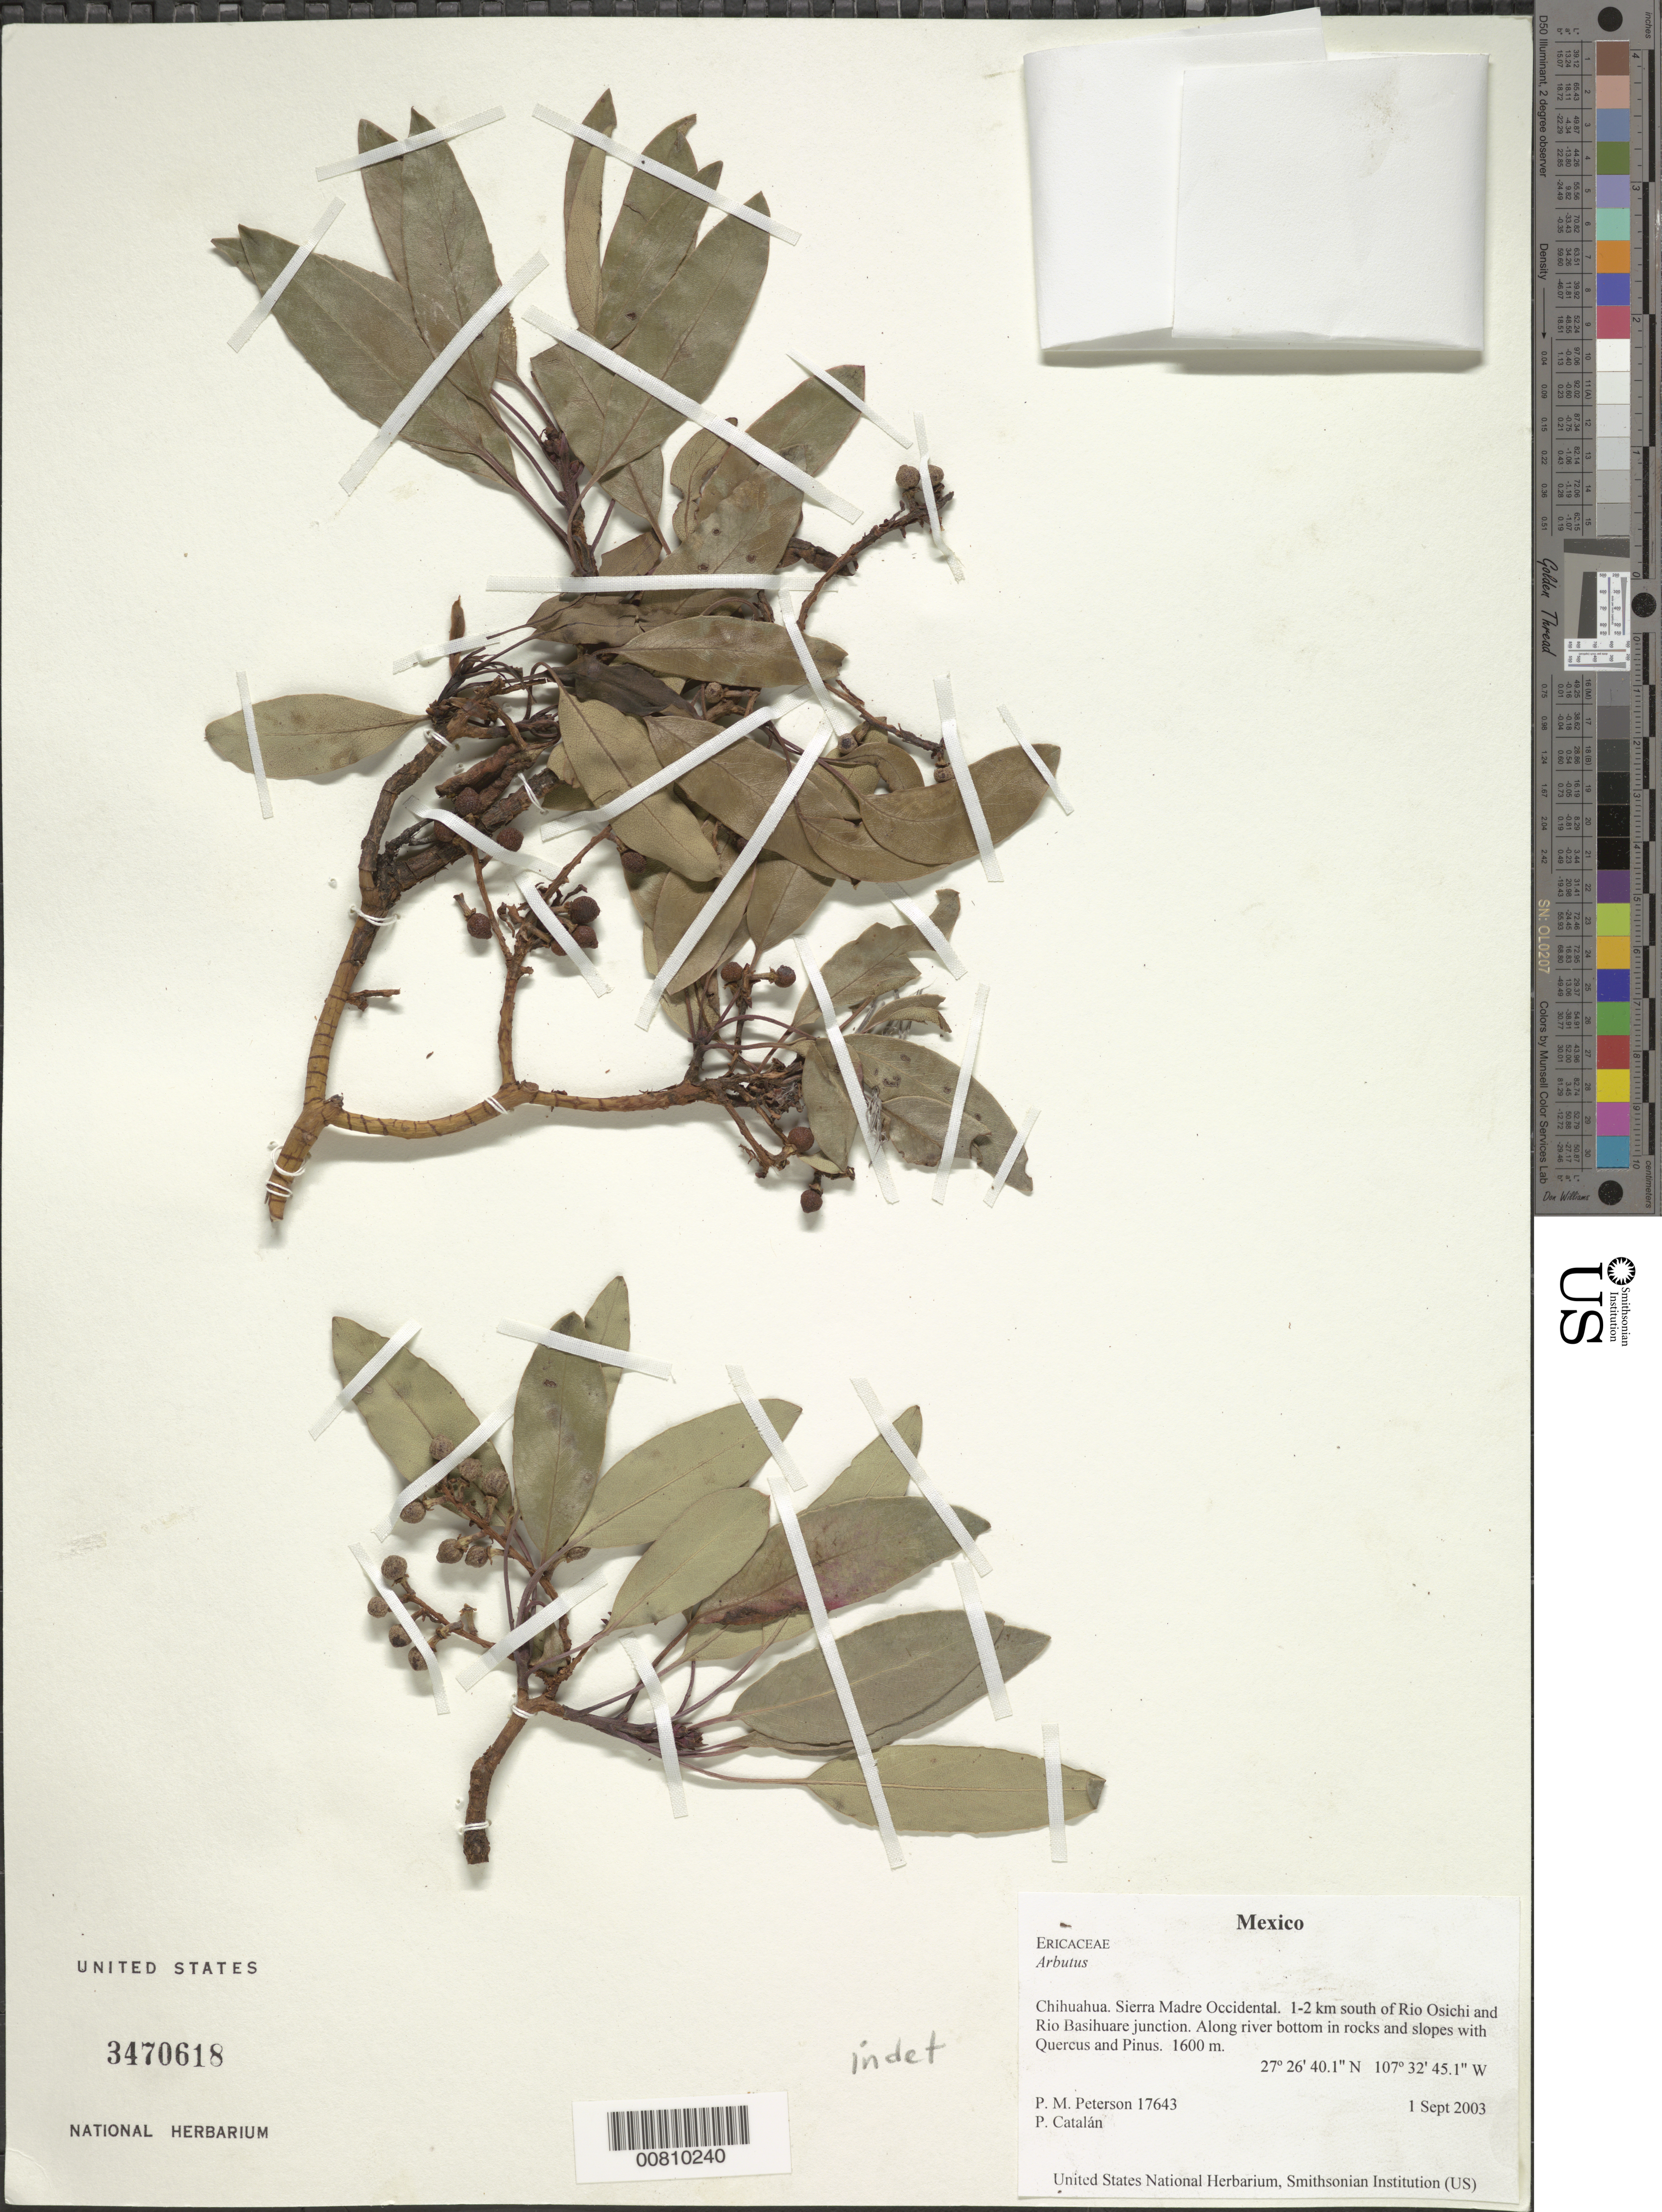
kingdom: Plantae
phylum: Tracheophyta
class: Magnoliopsida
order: Ericales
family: Ericaceae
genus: Arbutus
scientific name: Arbutus sp.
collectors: P. M. Peterson & P. Catalán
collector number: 17643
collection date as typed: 01 Sep 2003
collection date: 2003-09-01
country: Mexico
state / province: Chihuahua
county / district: Sierra Madre Occidental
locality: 1-2 km south of Rio Osichi and Rio Basihuare junction. Along river bottom in rocks and slopes with Quercus and Pinus.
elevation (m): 1600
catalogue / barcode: US 3470618